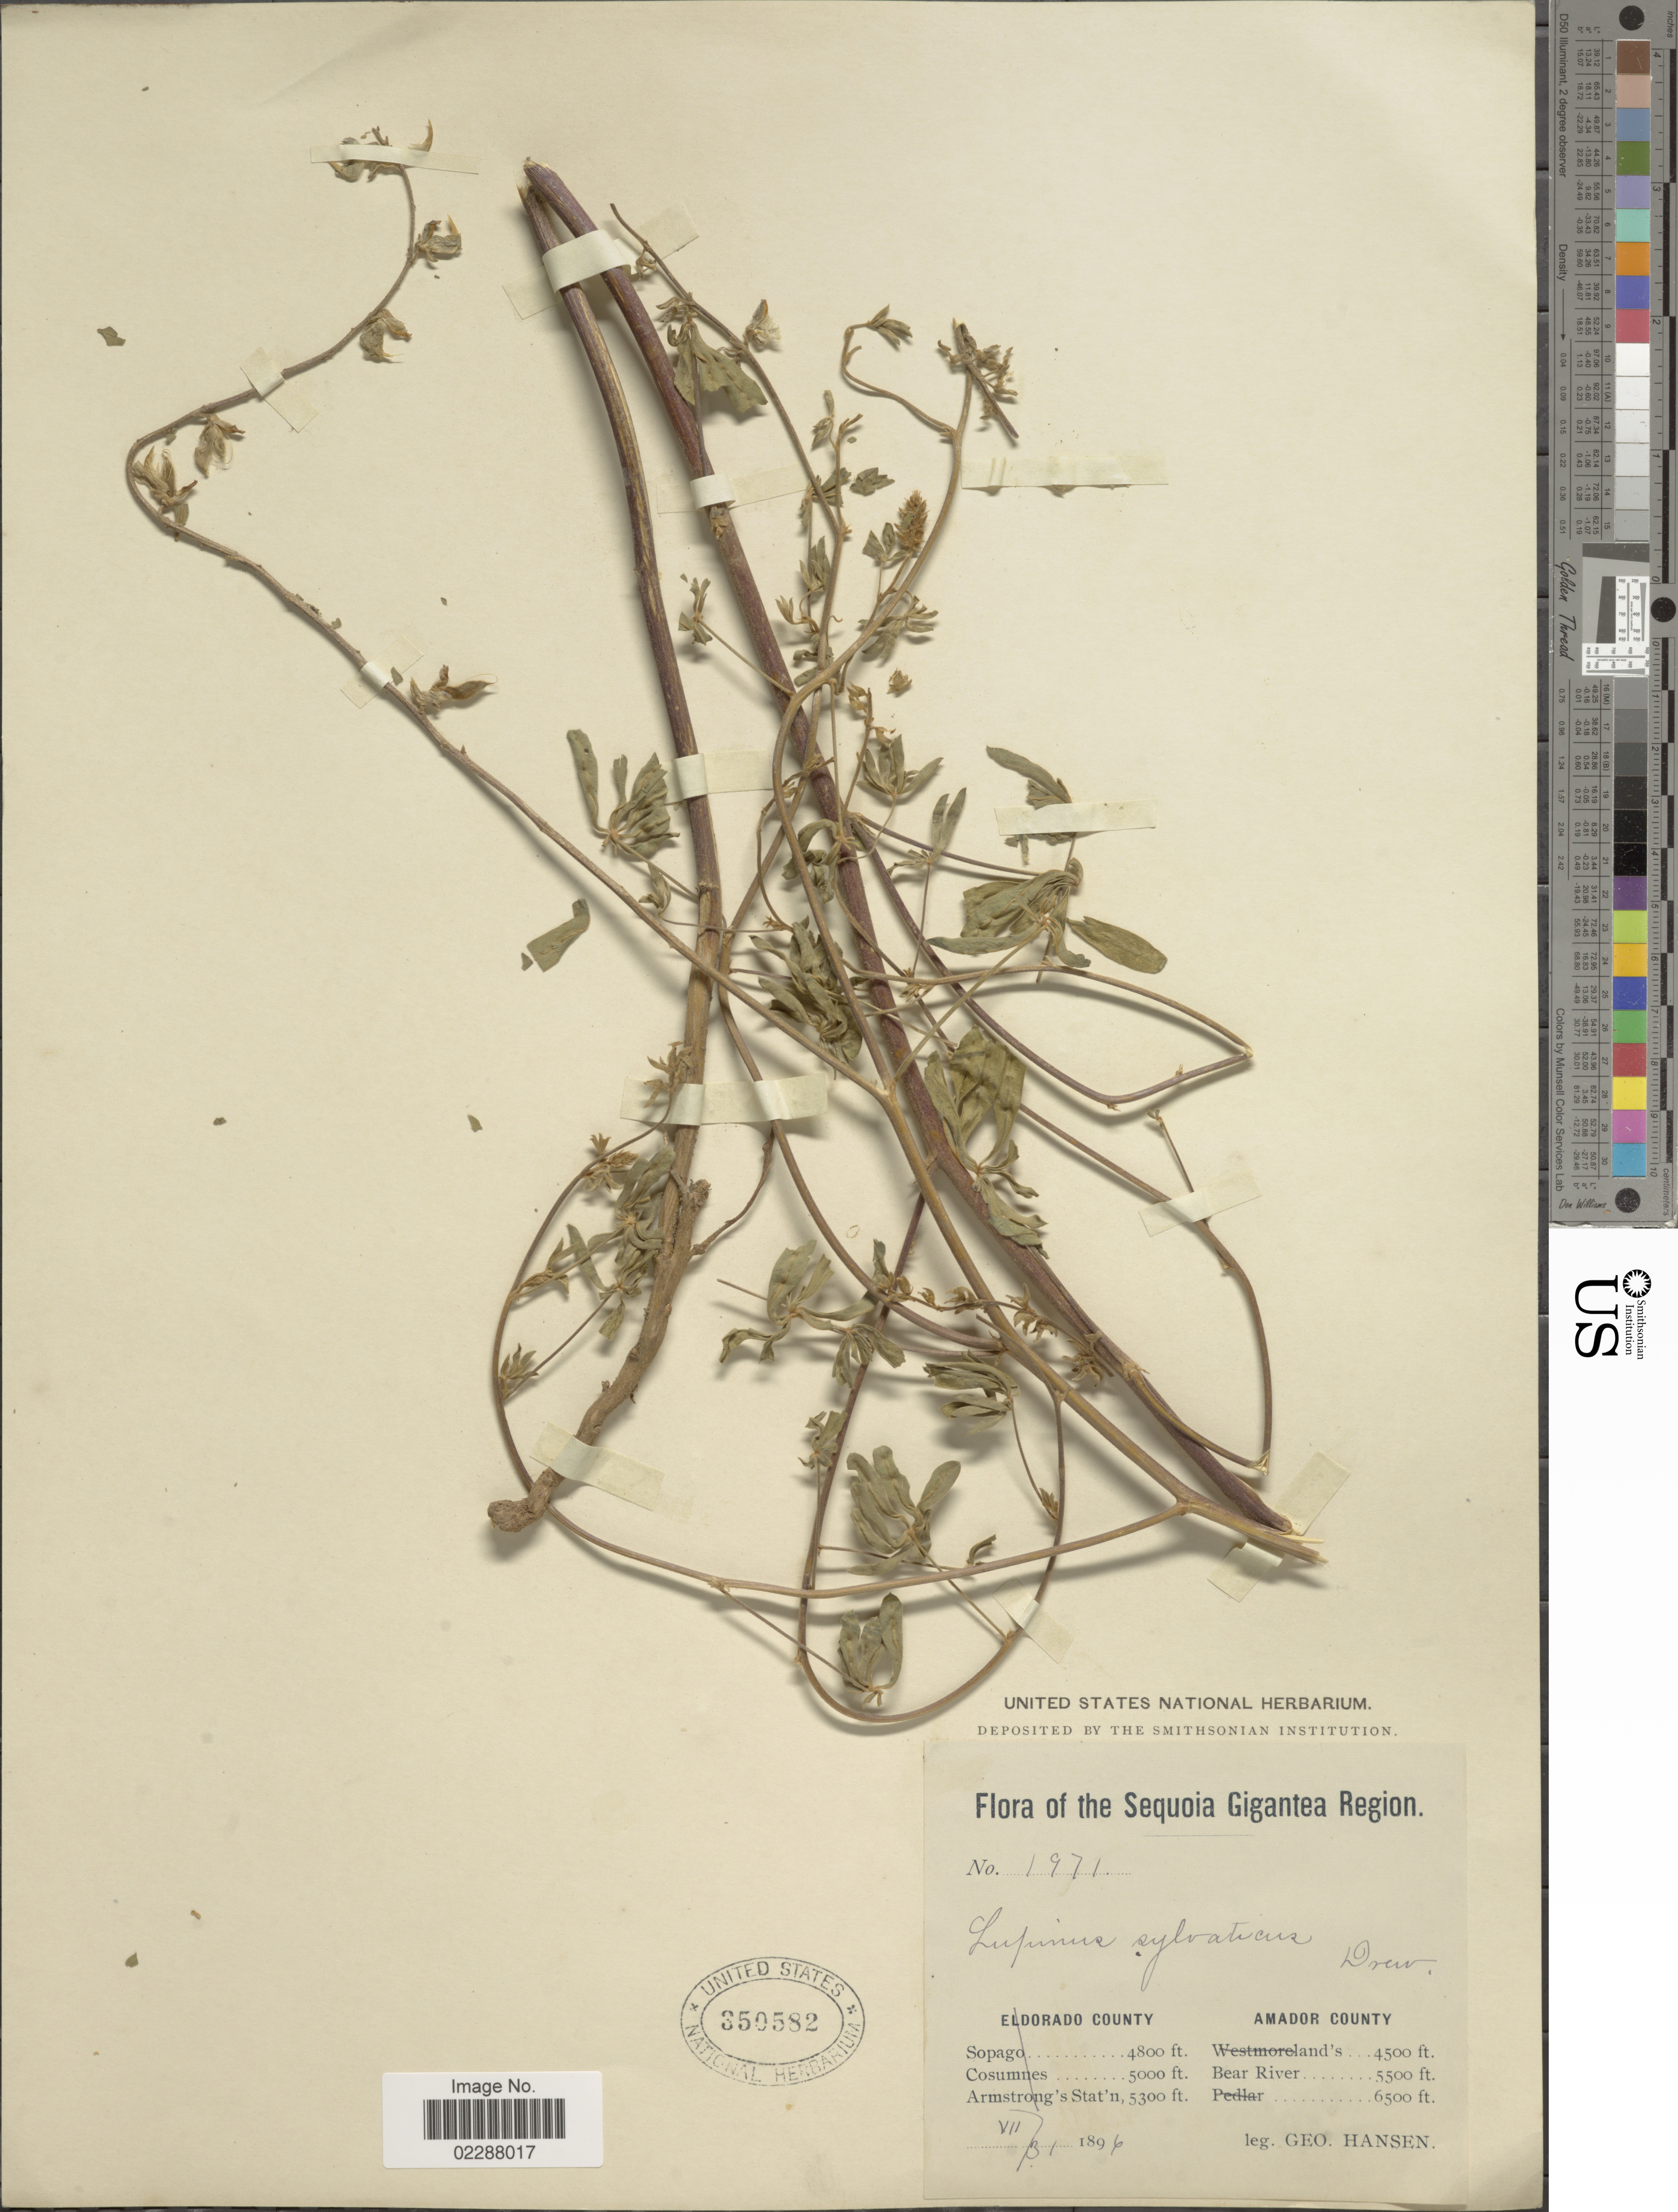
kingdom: Plantae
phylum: Tracheophyta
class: Magnoliopsida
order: Fabales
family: Fabaceae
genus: Lupinus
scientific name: Lupinus sylvaticus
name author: Hemsl.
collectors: G. Hansen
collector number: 1971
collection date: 1896-07-31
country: United States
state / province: California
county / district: El Dorado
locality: Sequoia Gigantea Region, Eldorado County, Amador County, Bear river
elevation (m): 1676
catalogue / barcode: US 350582